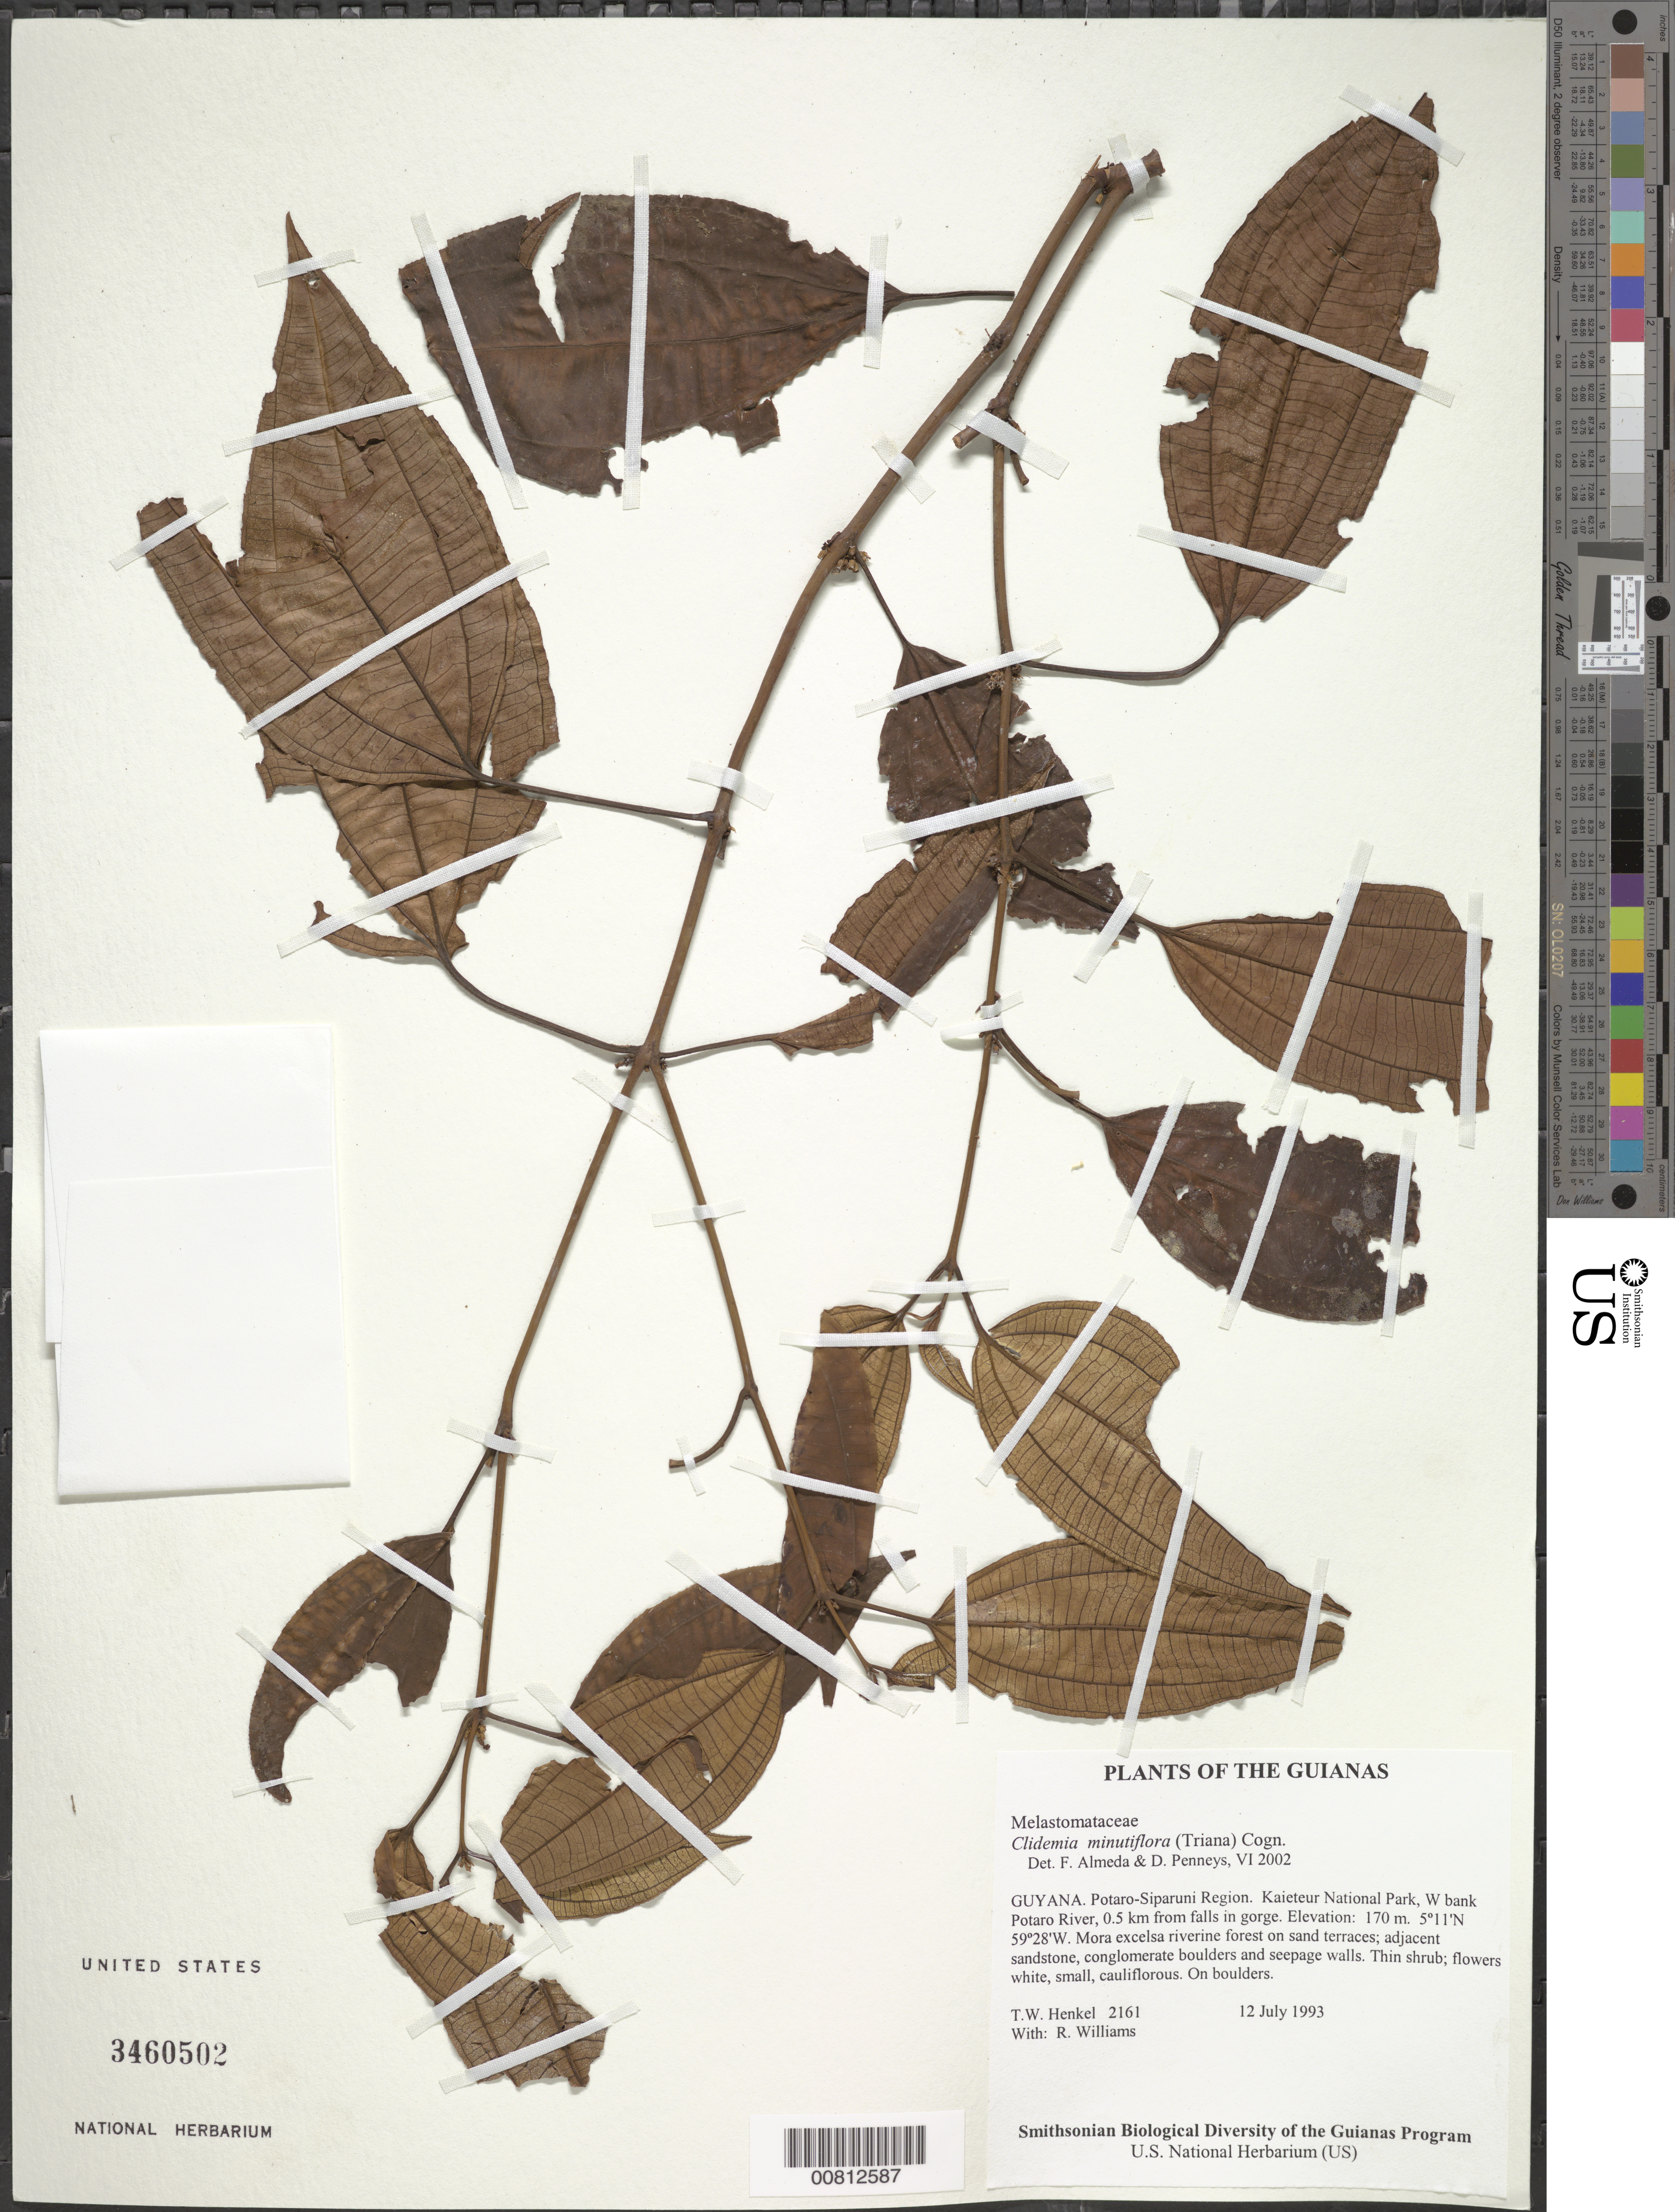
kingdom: Plantae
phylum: Tracheophyta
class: Magnoliopsida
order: Myrtales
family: Melastomataceae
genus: Clidemia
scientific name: Clidemia minutiflora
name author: (Triana) Cogn.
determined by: Almeda, F.; Penneys, D. S.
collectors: T. Henkel & R. Williams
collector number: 2161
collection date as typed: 12 July 1993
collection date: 1993-07-12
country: Guyana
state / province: Potaro-Siparuni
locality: Kaieteur National Park, W bank Potaro River, 0.5 km from falls in gorge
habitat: Mora excelsa riverine forest on sand terraces; adjacent sandstone, conglomerate boulders and seepage walls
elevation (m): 170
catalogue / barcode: US 3460502